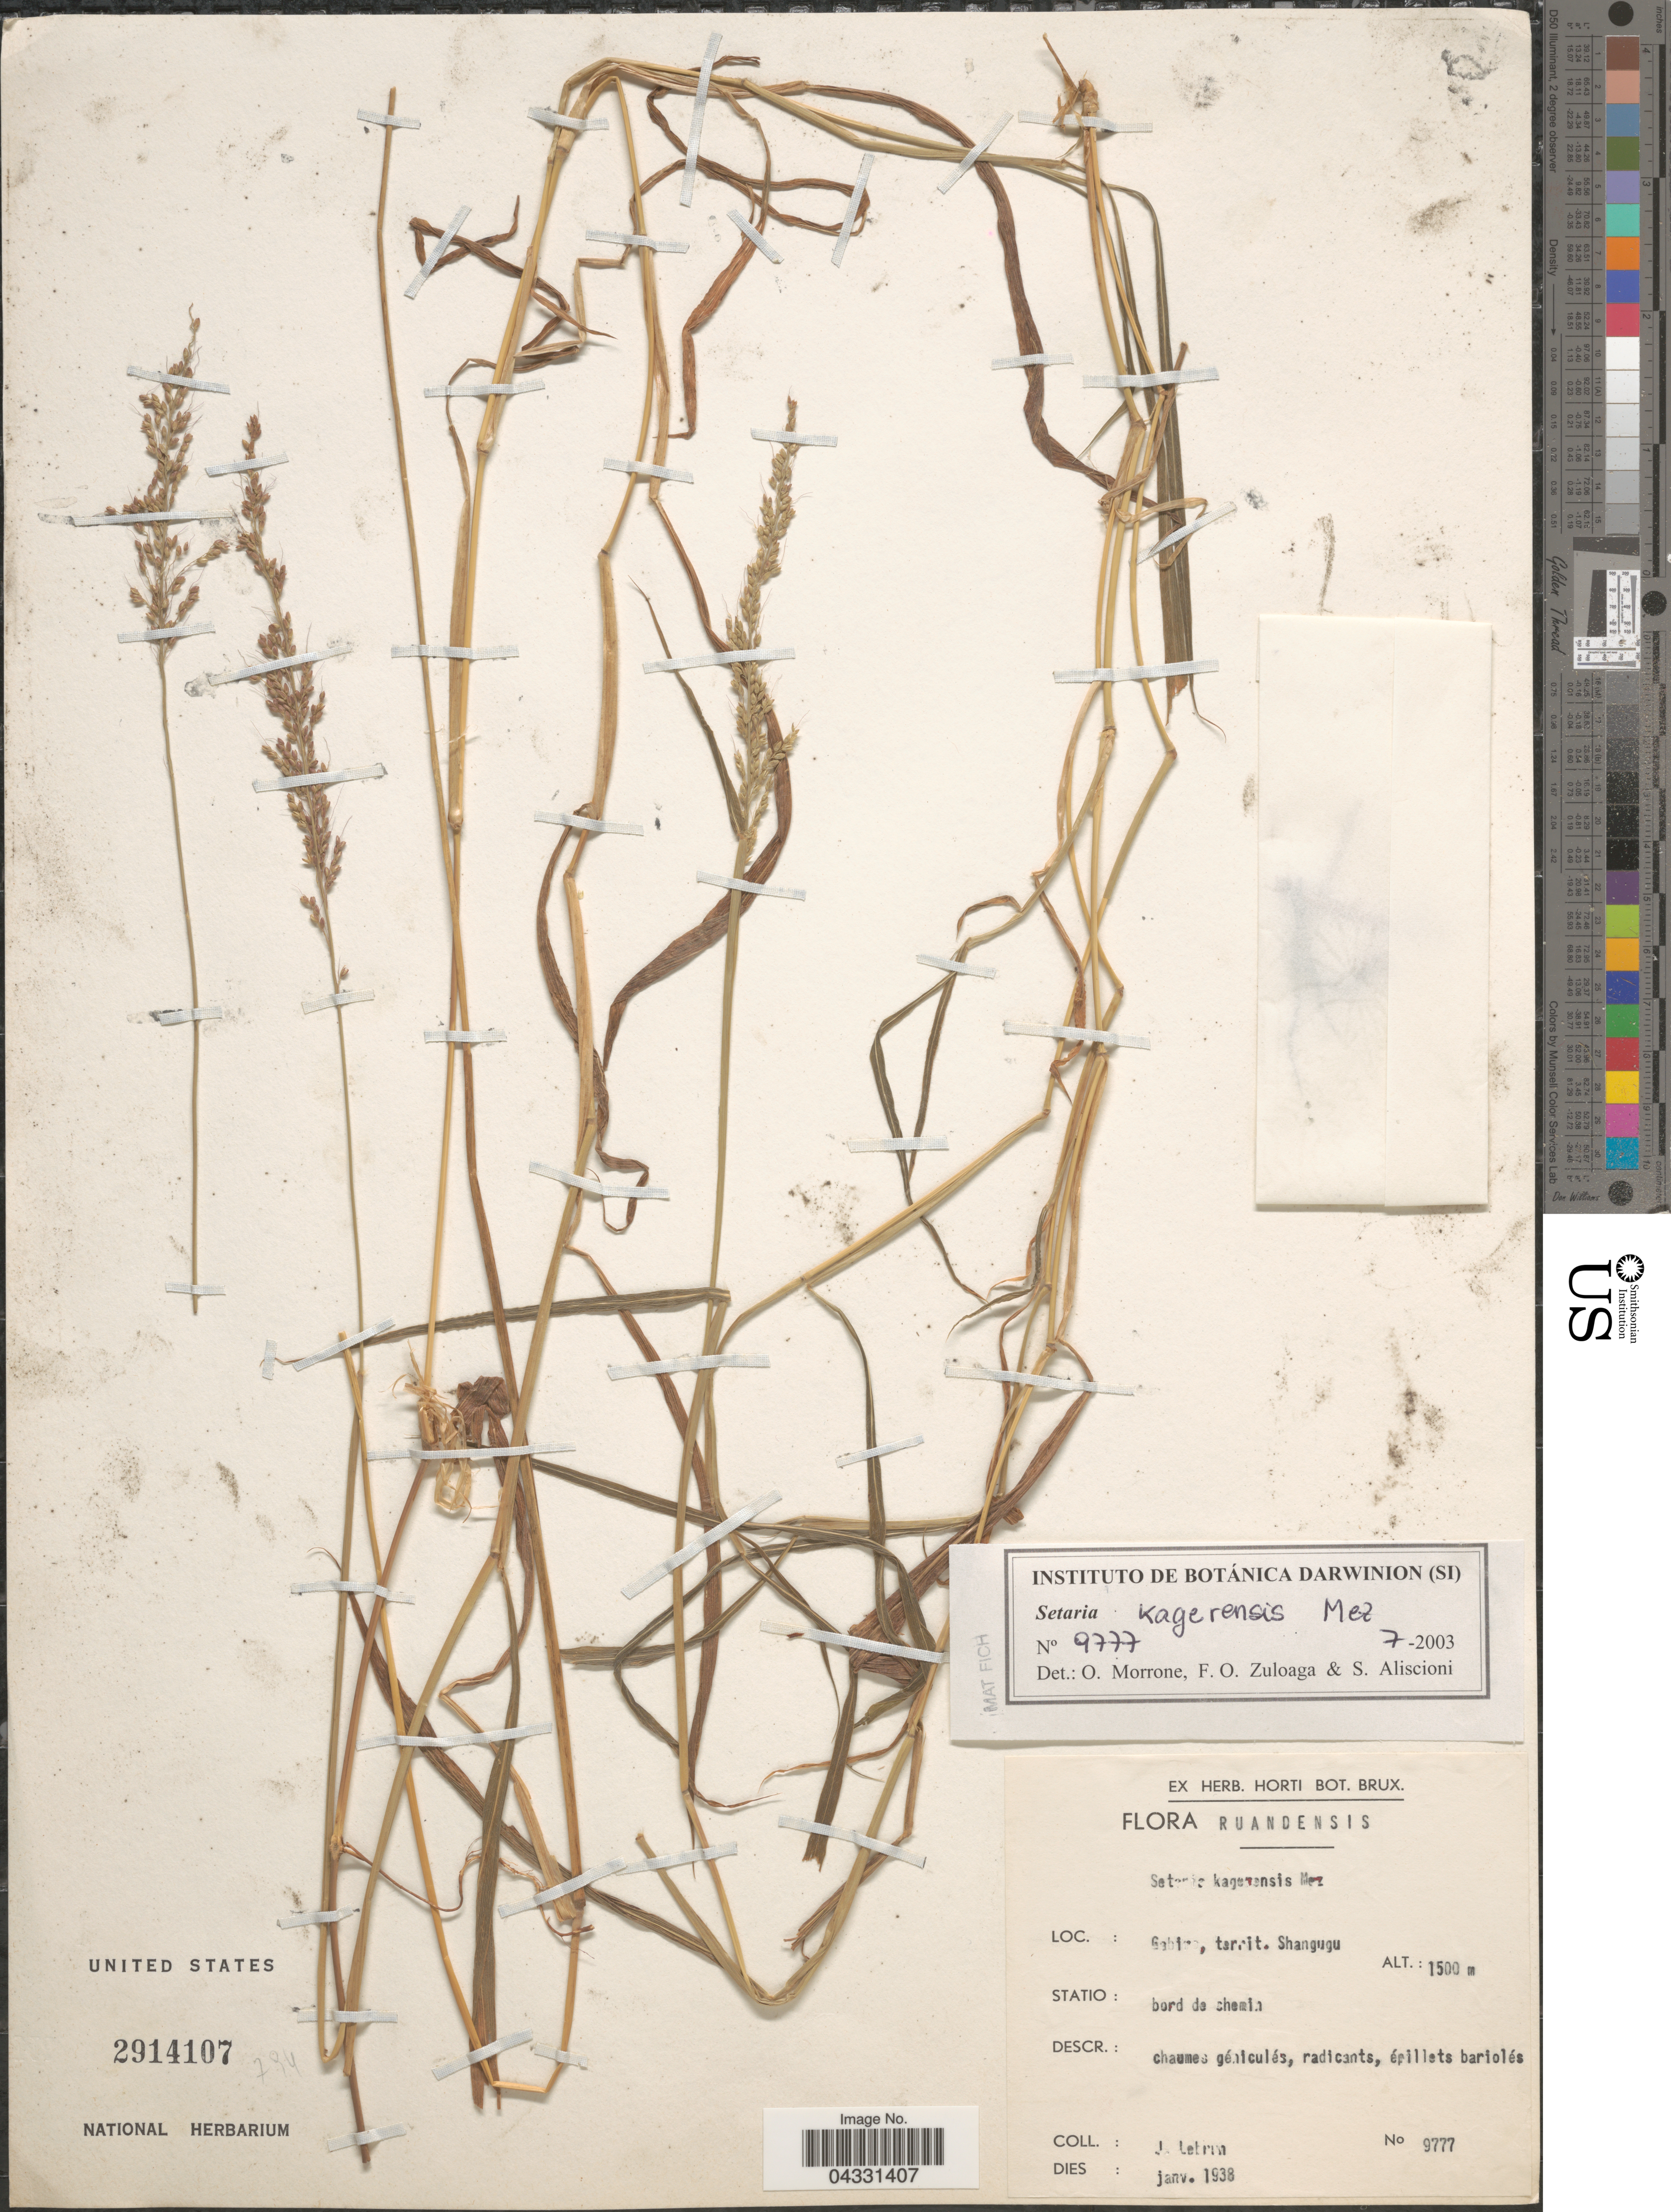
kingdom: Plantae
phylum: Tracheophyta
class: Liliopsida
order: Poales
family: Poaceae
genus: Setaria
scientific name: Setaria kagerensis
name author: Mez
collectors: J. A. Lebrun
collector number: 9777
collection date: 1938-01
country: Rwanda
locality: Ruadensis. Gabiro, territ. Shangugu. Statio: bord de chemin.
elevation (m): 1500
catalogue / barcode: US 2914107